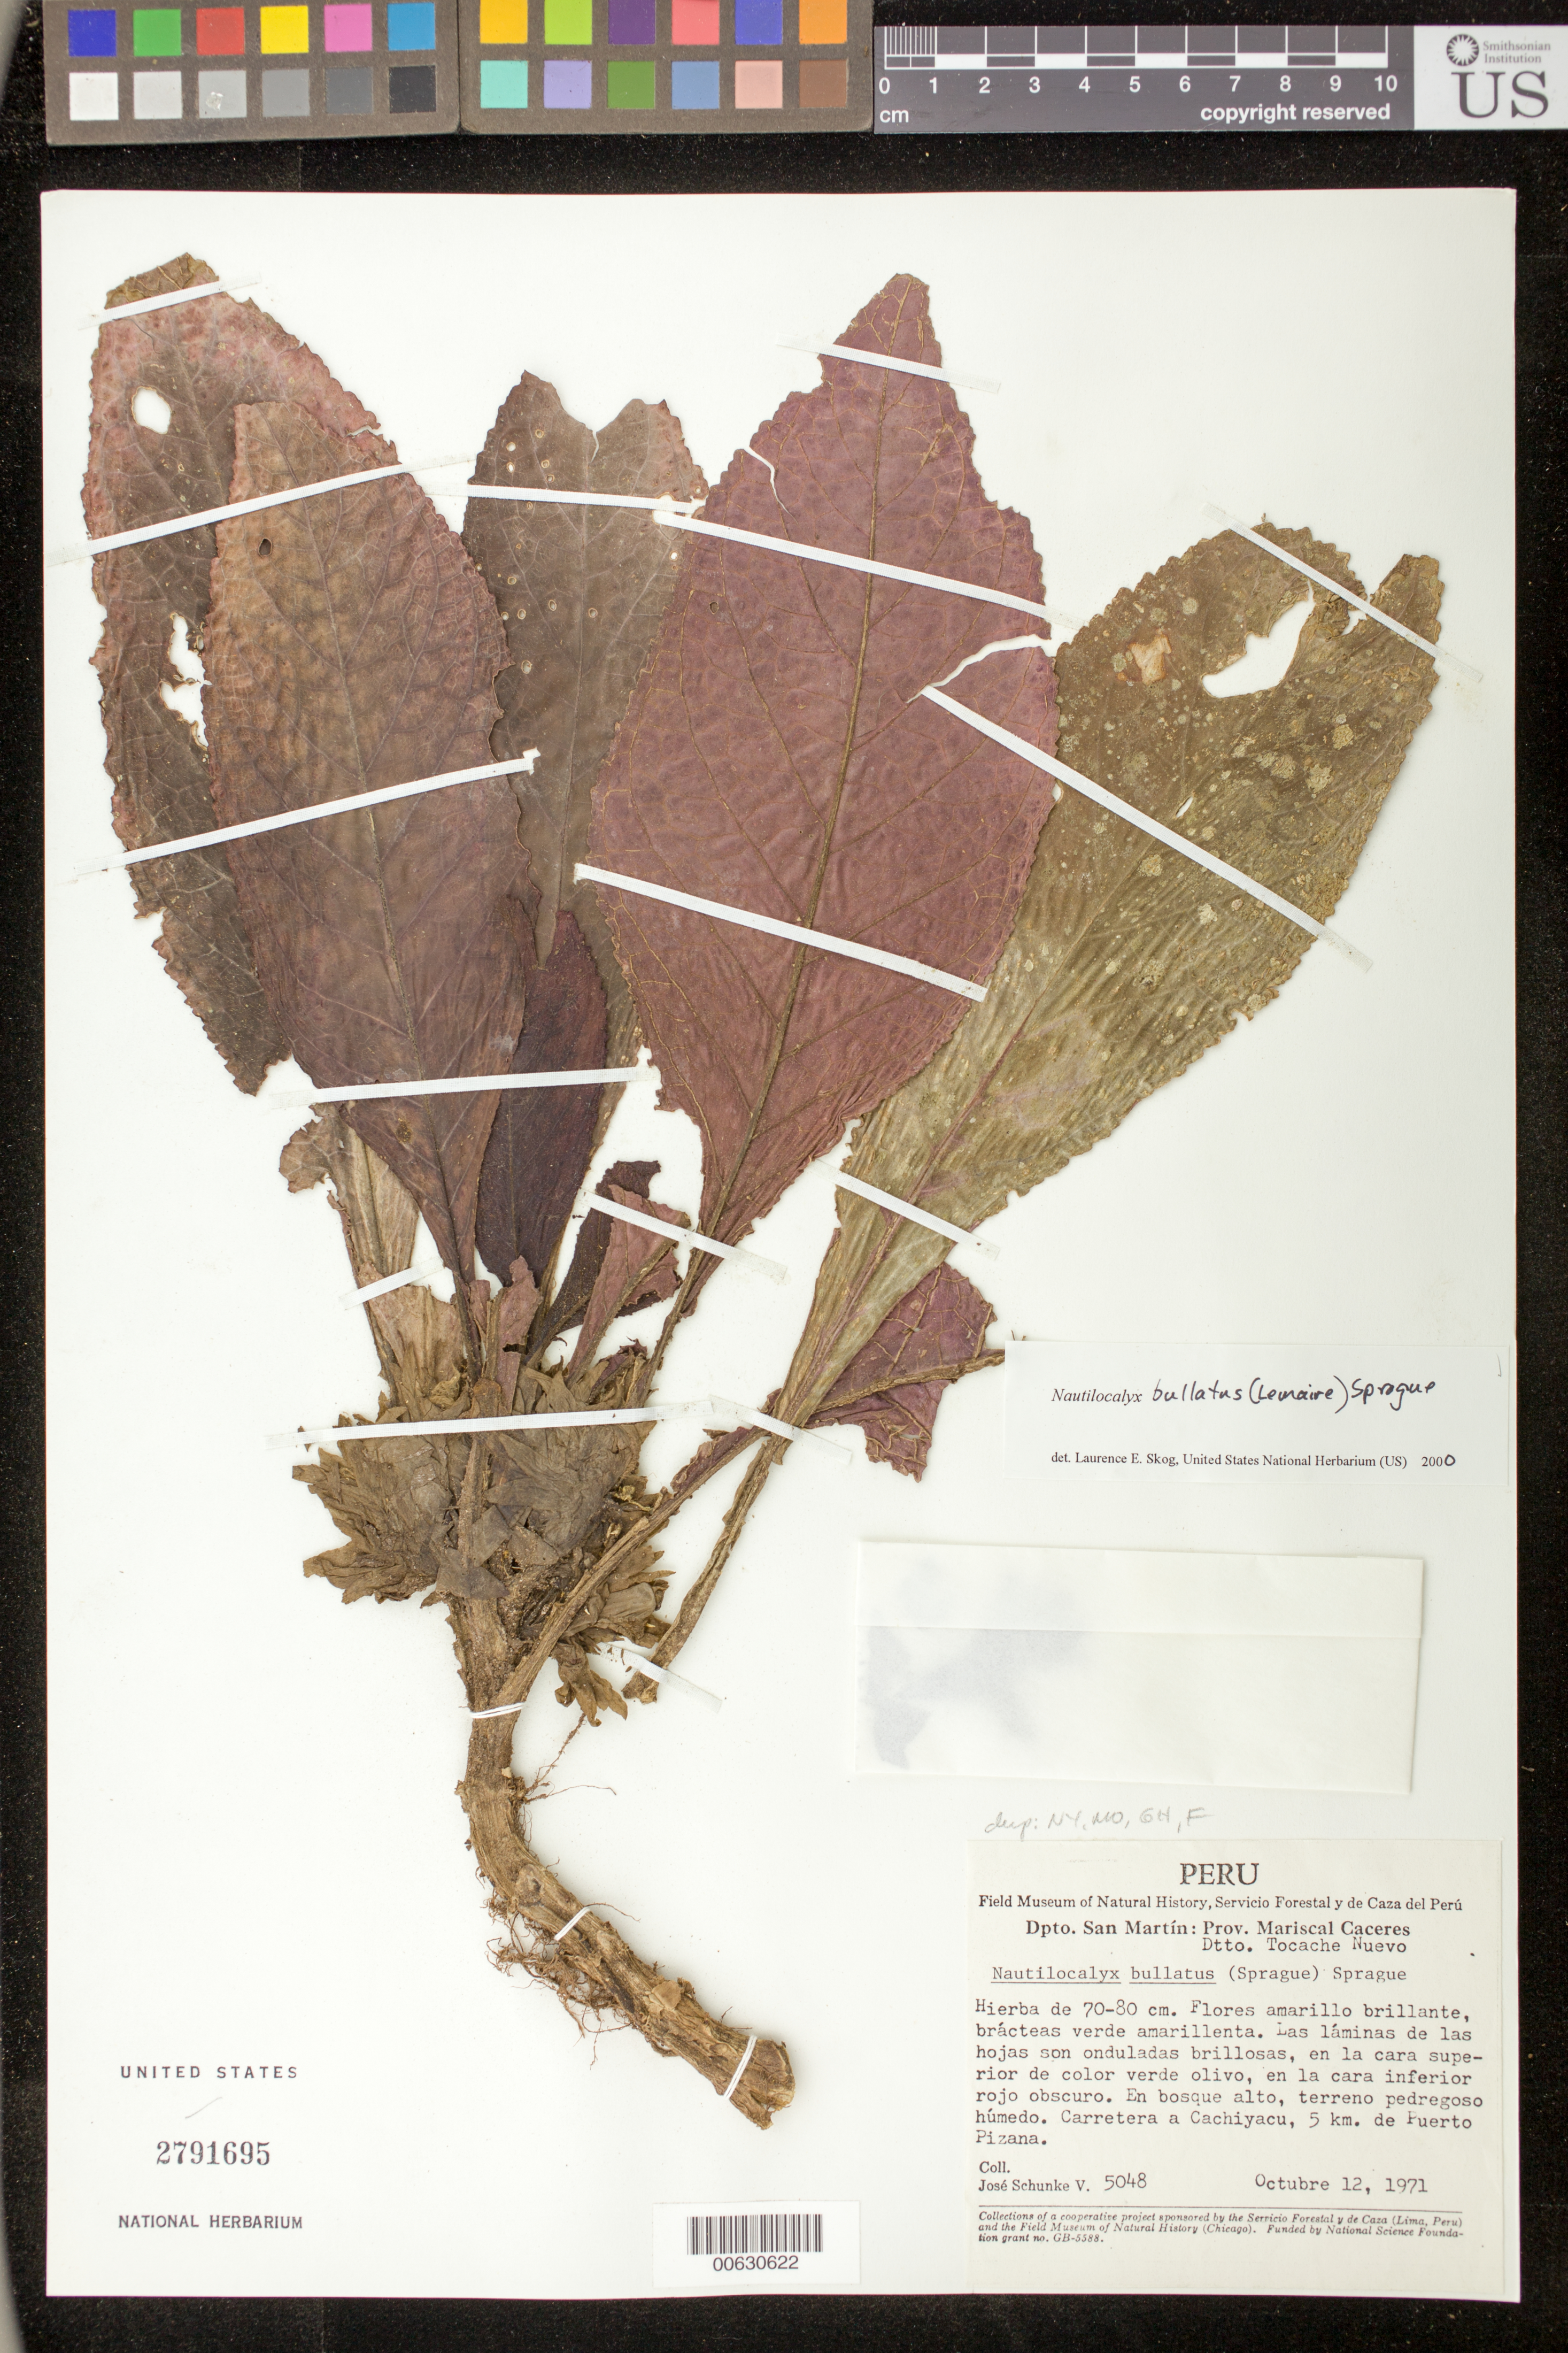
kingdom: Plantae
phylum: Tracheophyta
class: Magnoliopsida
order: Lamiales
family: Gesneriaceae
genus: Nautilocalyx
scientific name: Nautilocalyx bullatus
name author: (Lem.) Sprague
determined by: Clark, J. L., (SEL), The Marie Selby Botanical Garden (UNITED STATES)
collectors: J. Schunke Vigo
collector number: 5048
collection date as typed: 12 Oct 1971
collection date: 1971-10-12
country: Peru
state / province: San Martín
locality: Prov. Mariscal Caceres, Dtto. Tocache Nuevo, carretera a Cachiyacu, 5 km de Puerto Pizana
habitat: En bosque alto, terreno pedregoso húmedo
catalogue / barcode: US 2791695